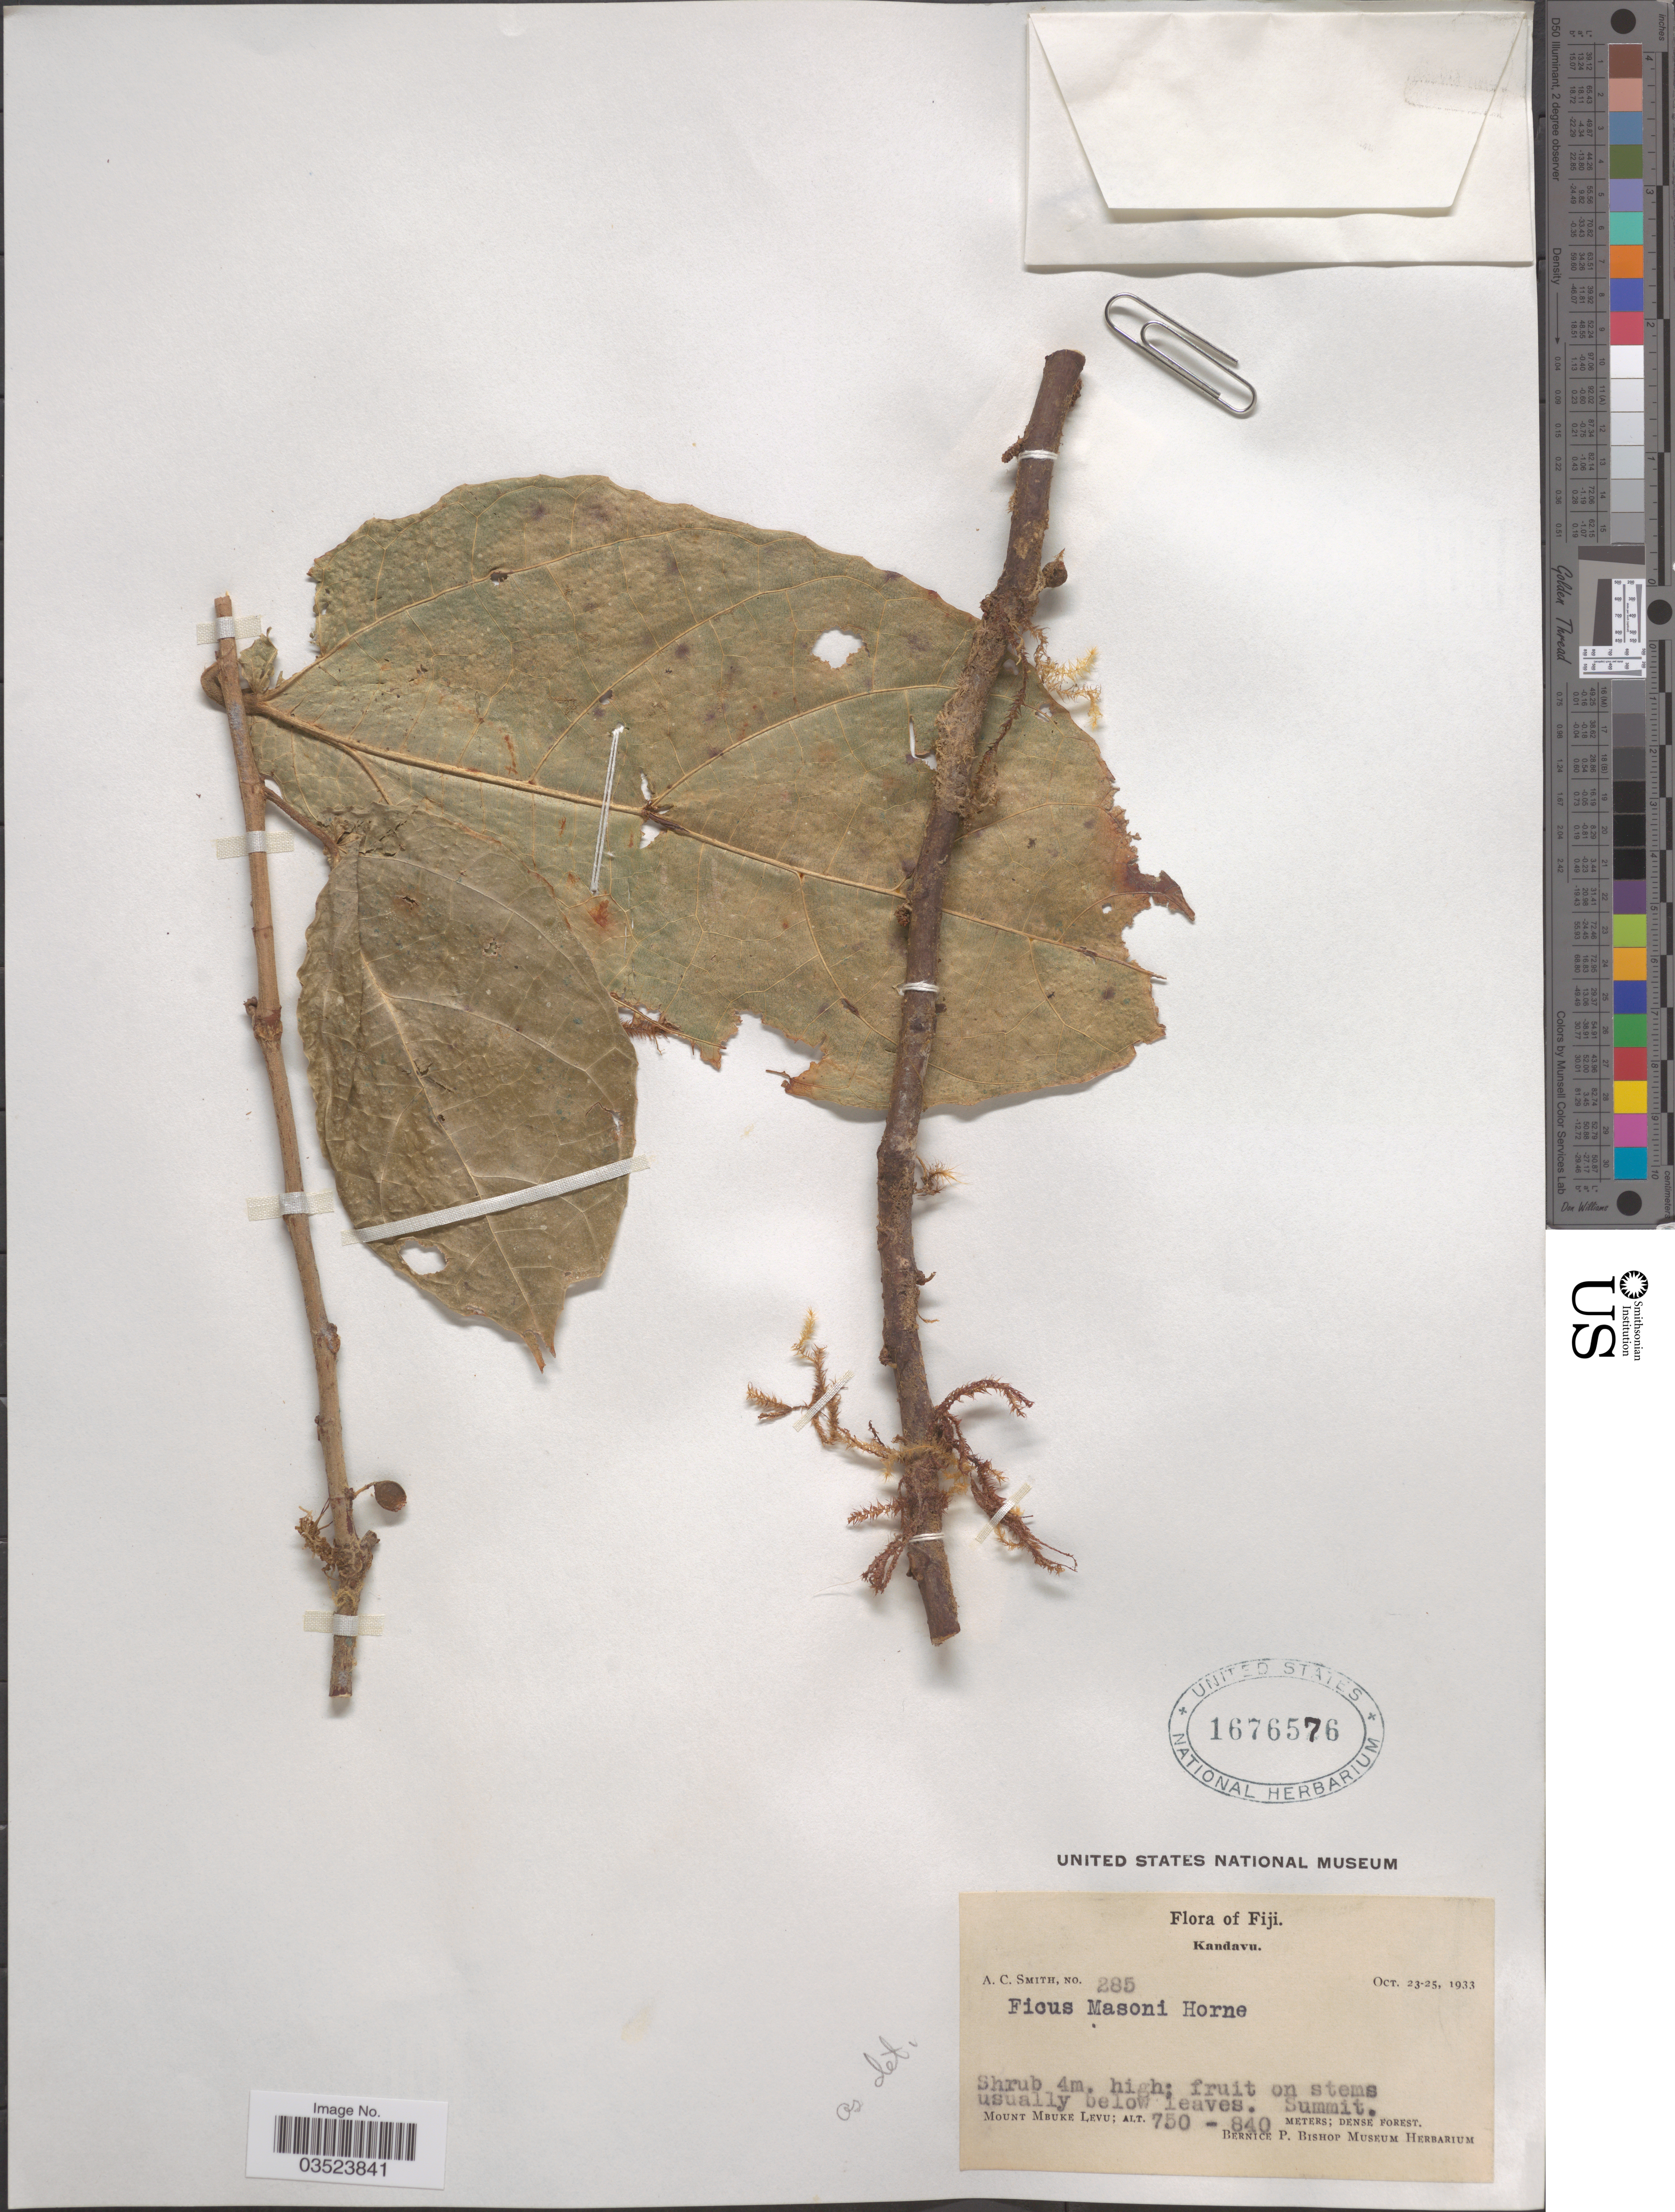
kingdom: Plantae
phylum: Tracheophyta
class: Magnoliopsida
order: Rosales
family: Moraceae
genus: Ficus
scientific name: Ficus masonii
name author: Horne ex Baker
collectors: A. C. Smith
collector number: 285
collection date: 1933-10-23/1933-10-25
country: Fiji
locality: Kandavu. Mount Mbuke Levu.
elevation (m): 750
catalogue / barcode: US 1676576